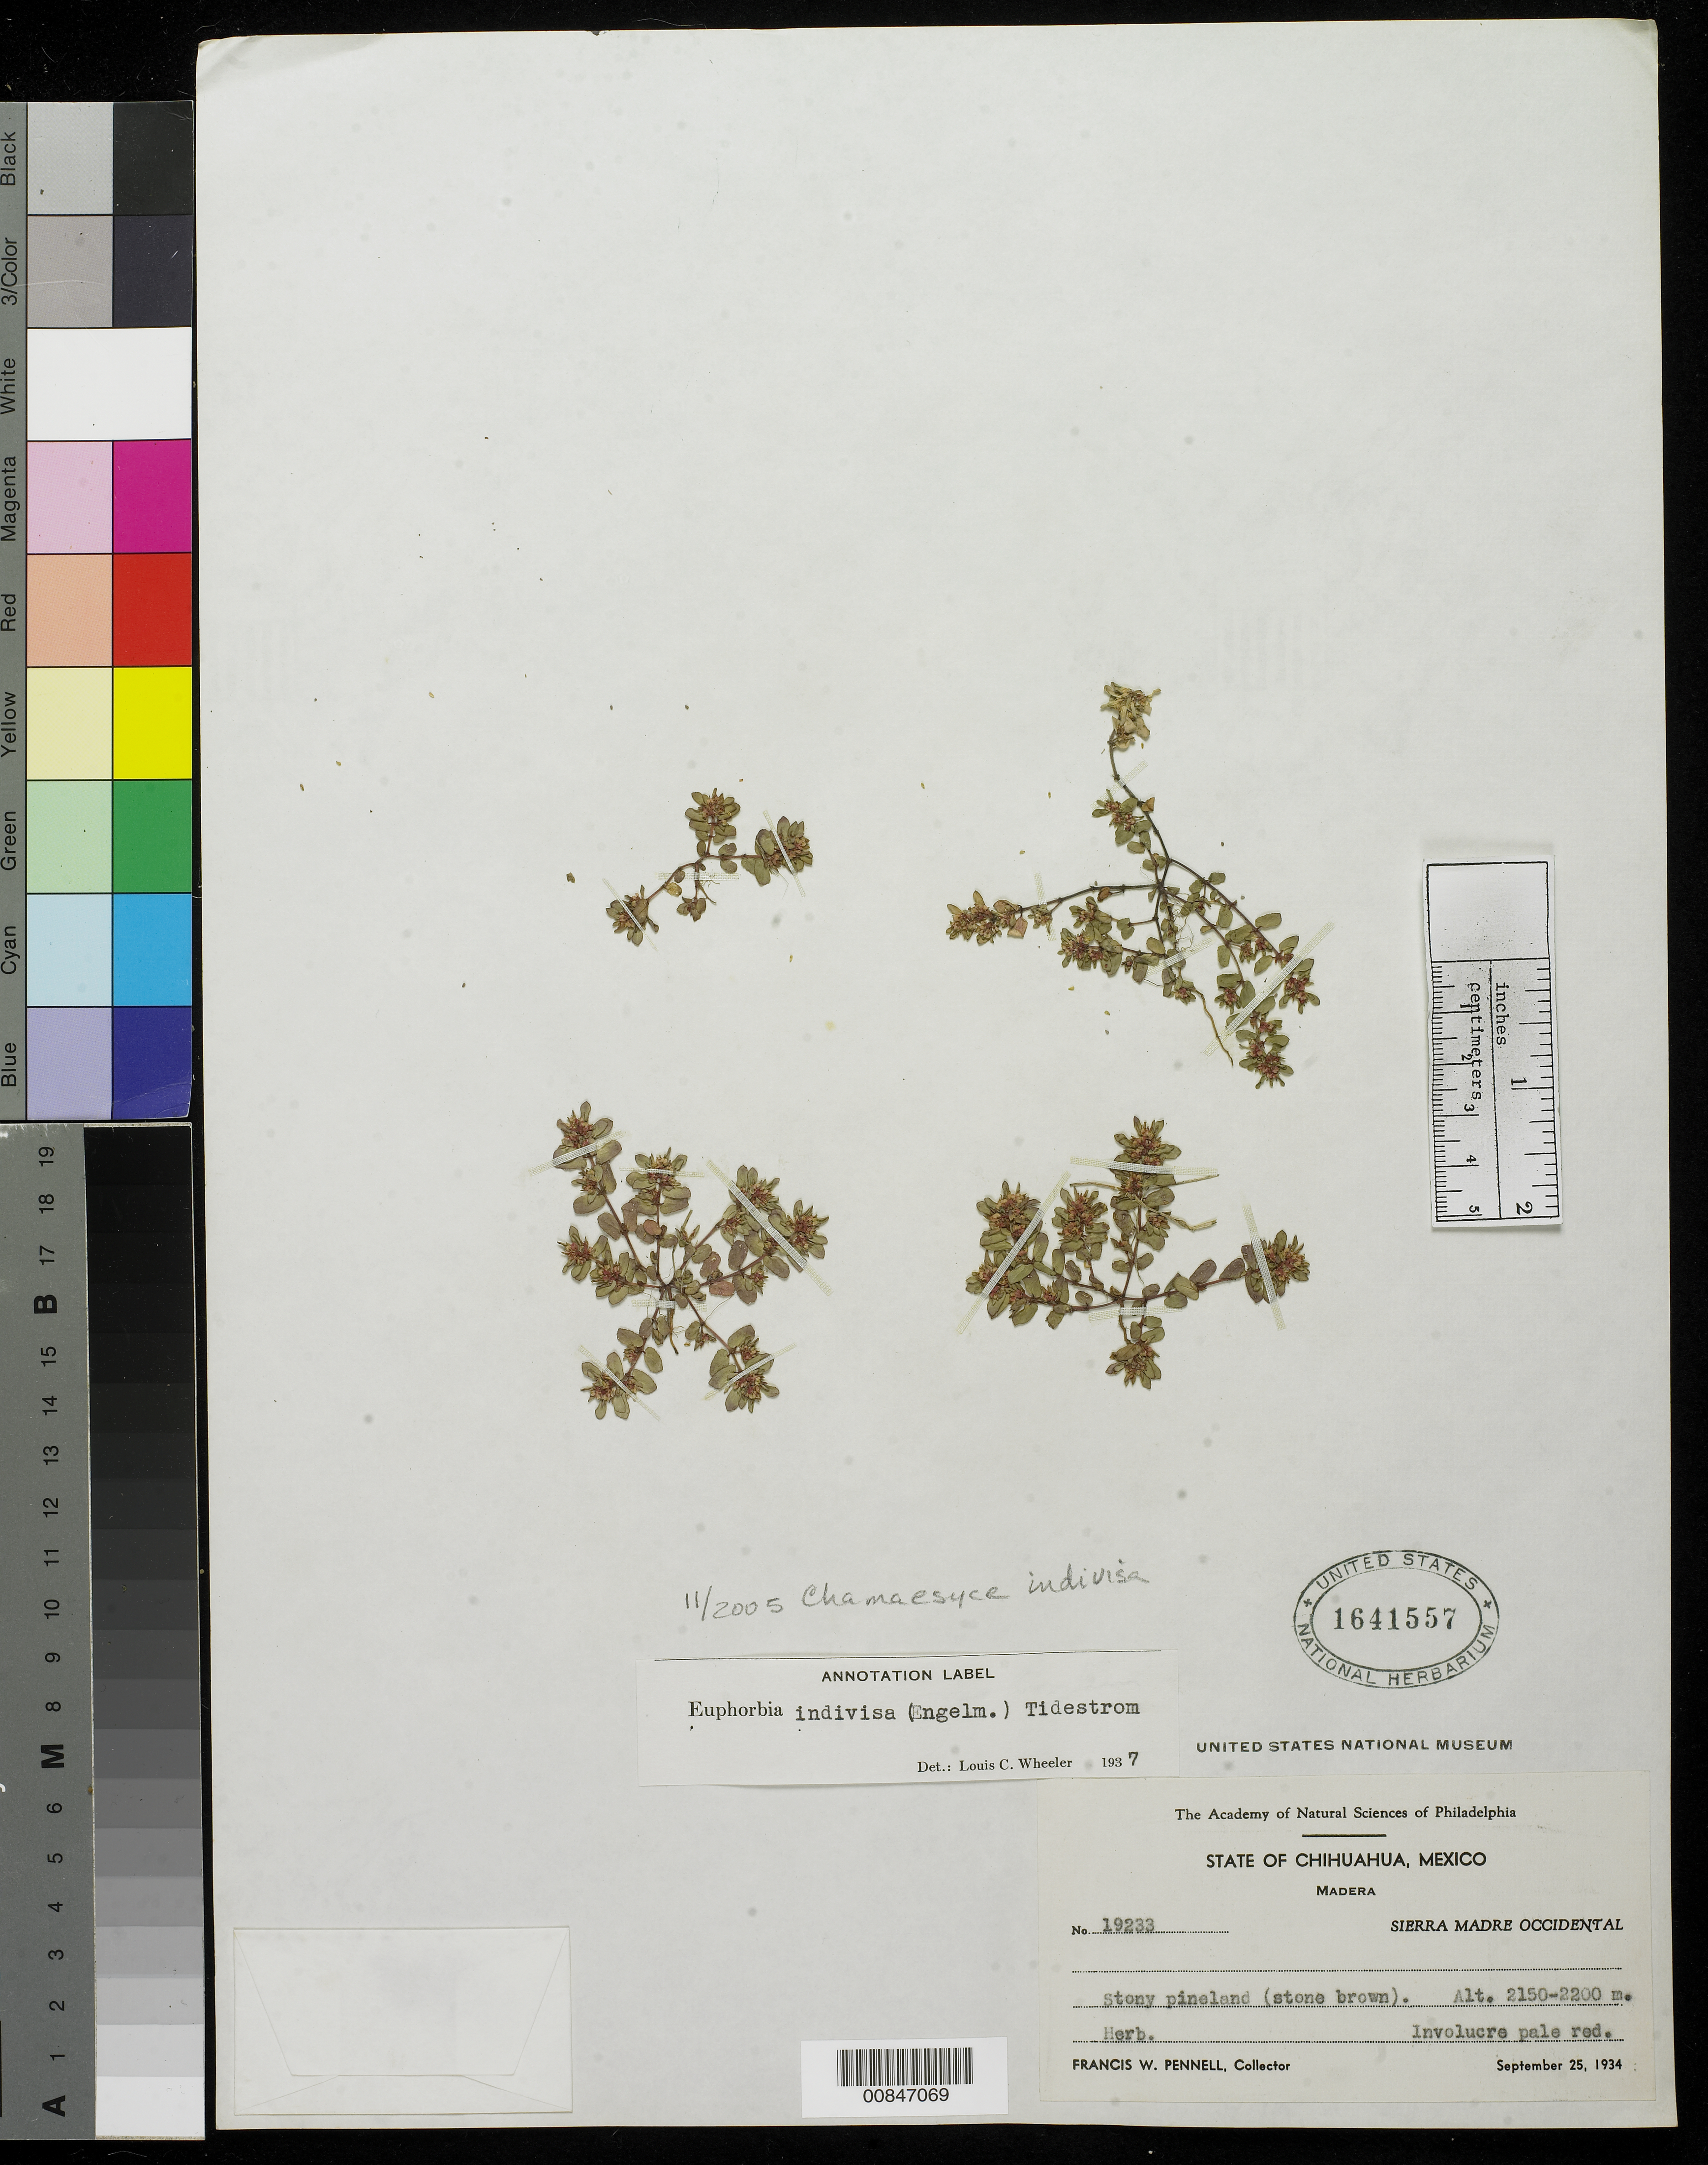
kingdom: Plantae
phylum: Tracheophyta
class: Magnoliopsida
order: Malpighiales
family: Euphorbiaceae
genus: Euphorbia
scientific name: Euphorbia indivisa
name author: (Engelm.) Tidestr.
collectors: F. W. Pennell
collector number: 19233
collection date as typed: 25 Sep 1934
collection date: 1934-09-25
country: Mexico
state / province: Chihuahua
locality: Madera. Sierra Madre Occidental, Chihuahua.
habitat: Stony pineland (stone brown).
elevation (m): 2200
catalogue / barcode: US 1641557